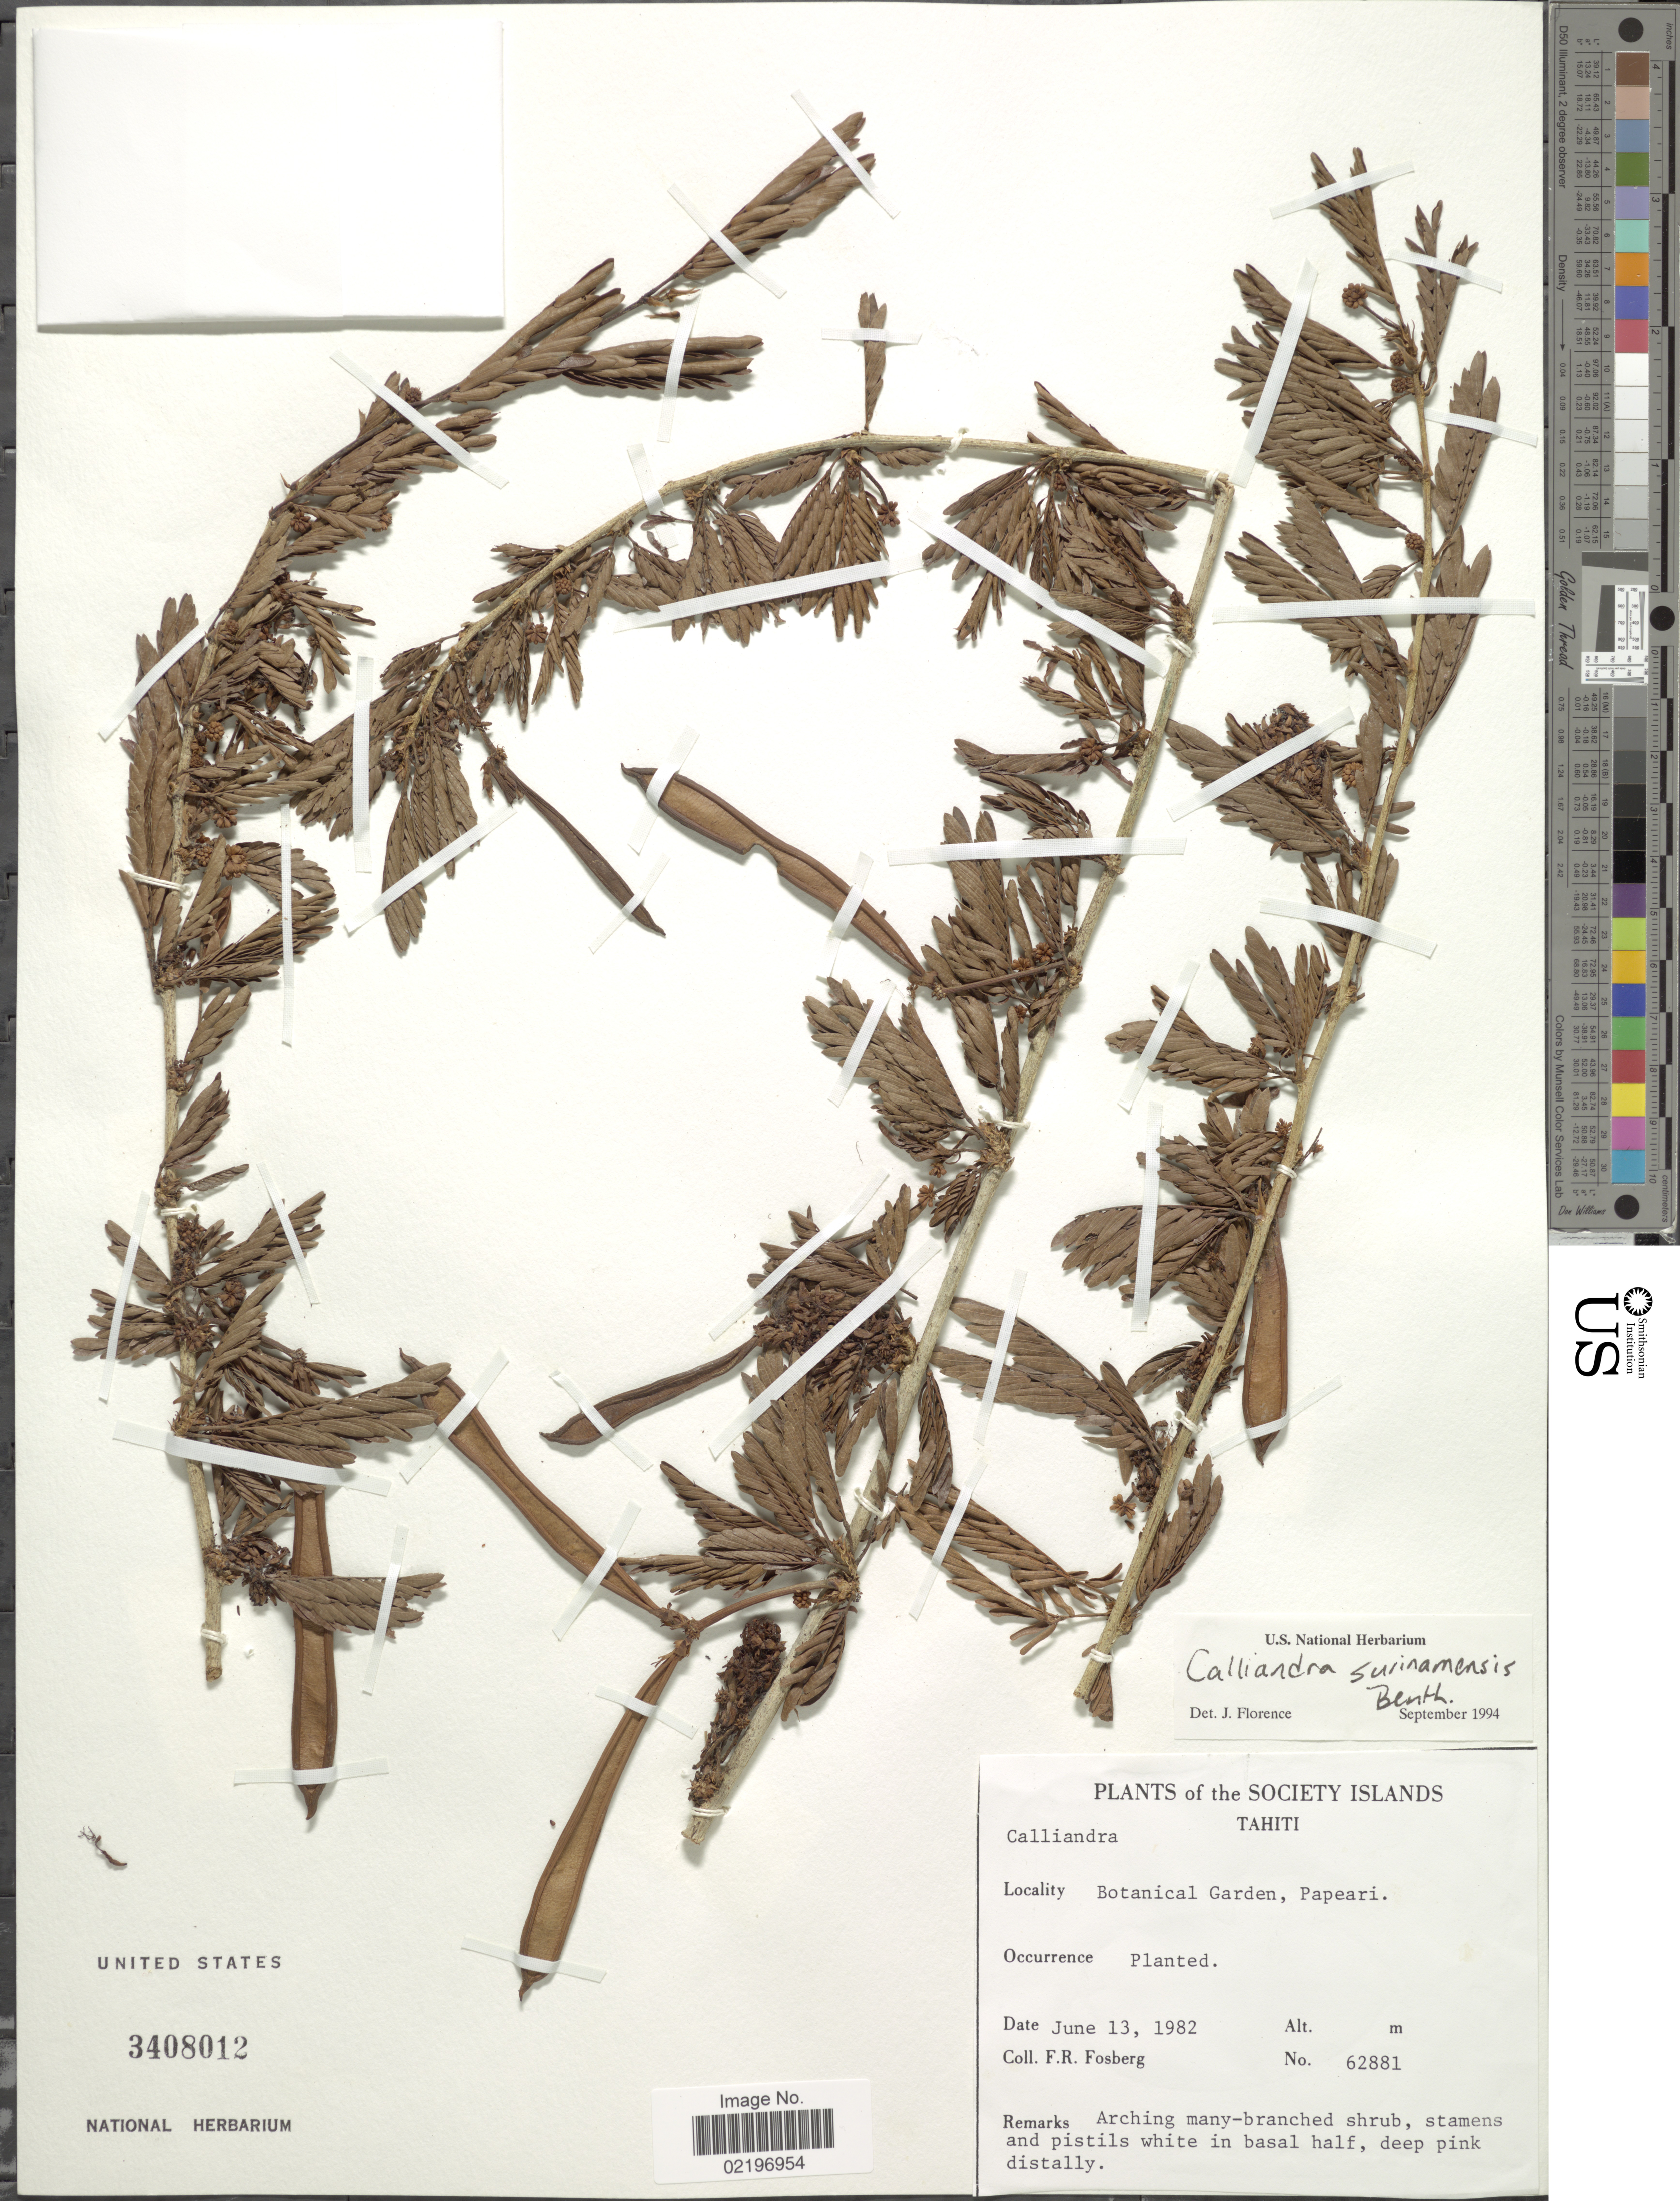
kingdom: Plantae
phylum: Tracheophyta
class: Magnoliopsida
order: Fabales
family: Fabaceae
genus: Calliandra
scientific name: Calliandra surinamensis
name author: Benth.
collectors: F. R. Fosberg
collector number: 62881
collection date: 1982-06-13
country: French Polynesia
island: Tahiti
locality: Society Islands. Tahiti. Botanical Garden, Papeari.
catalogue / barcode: US 3408012